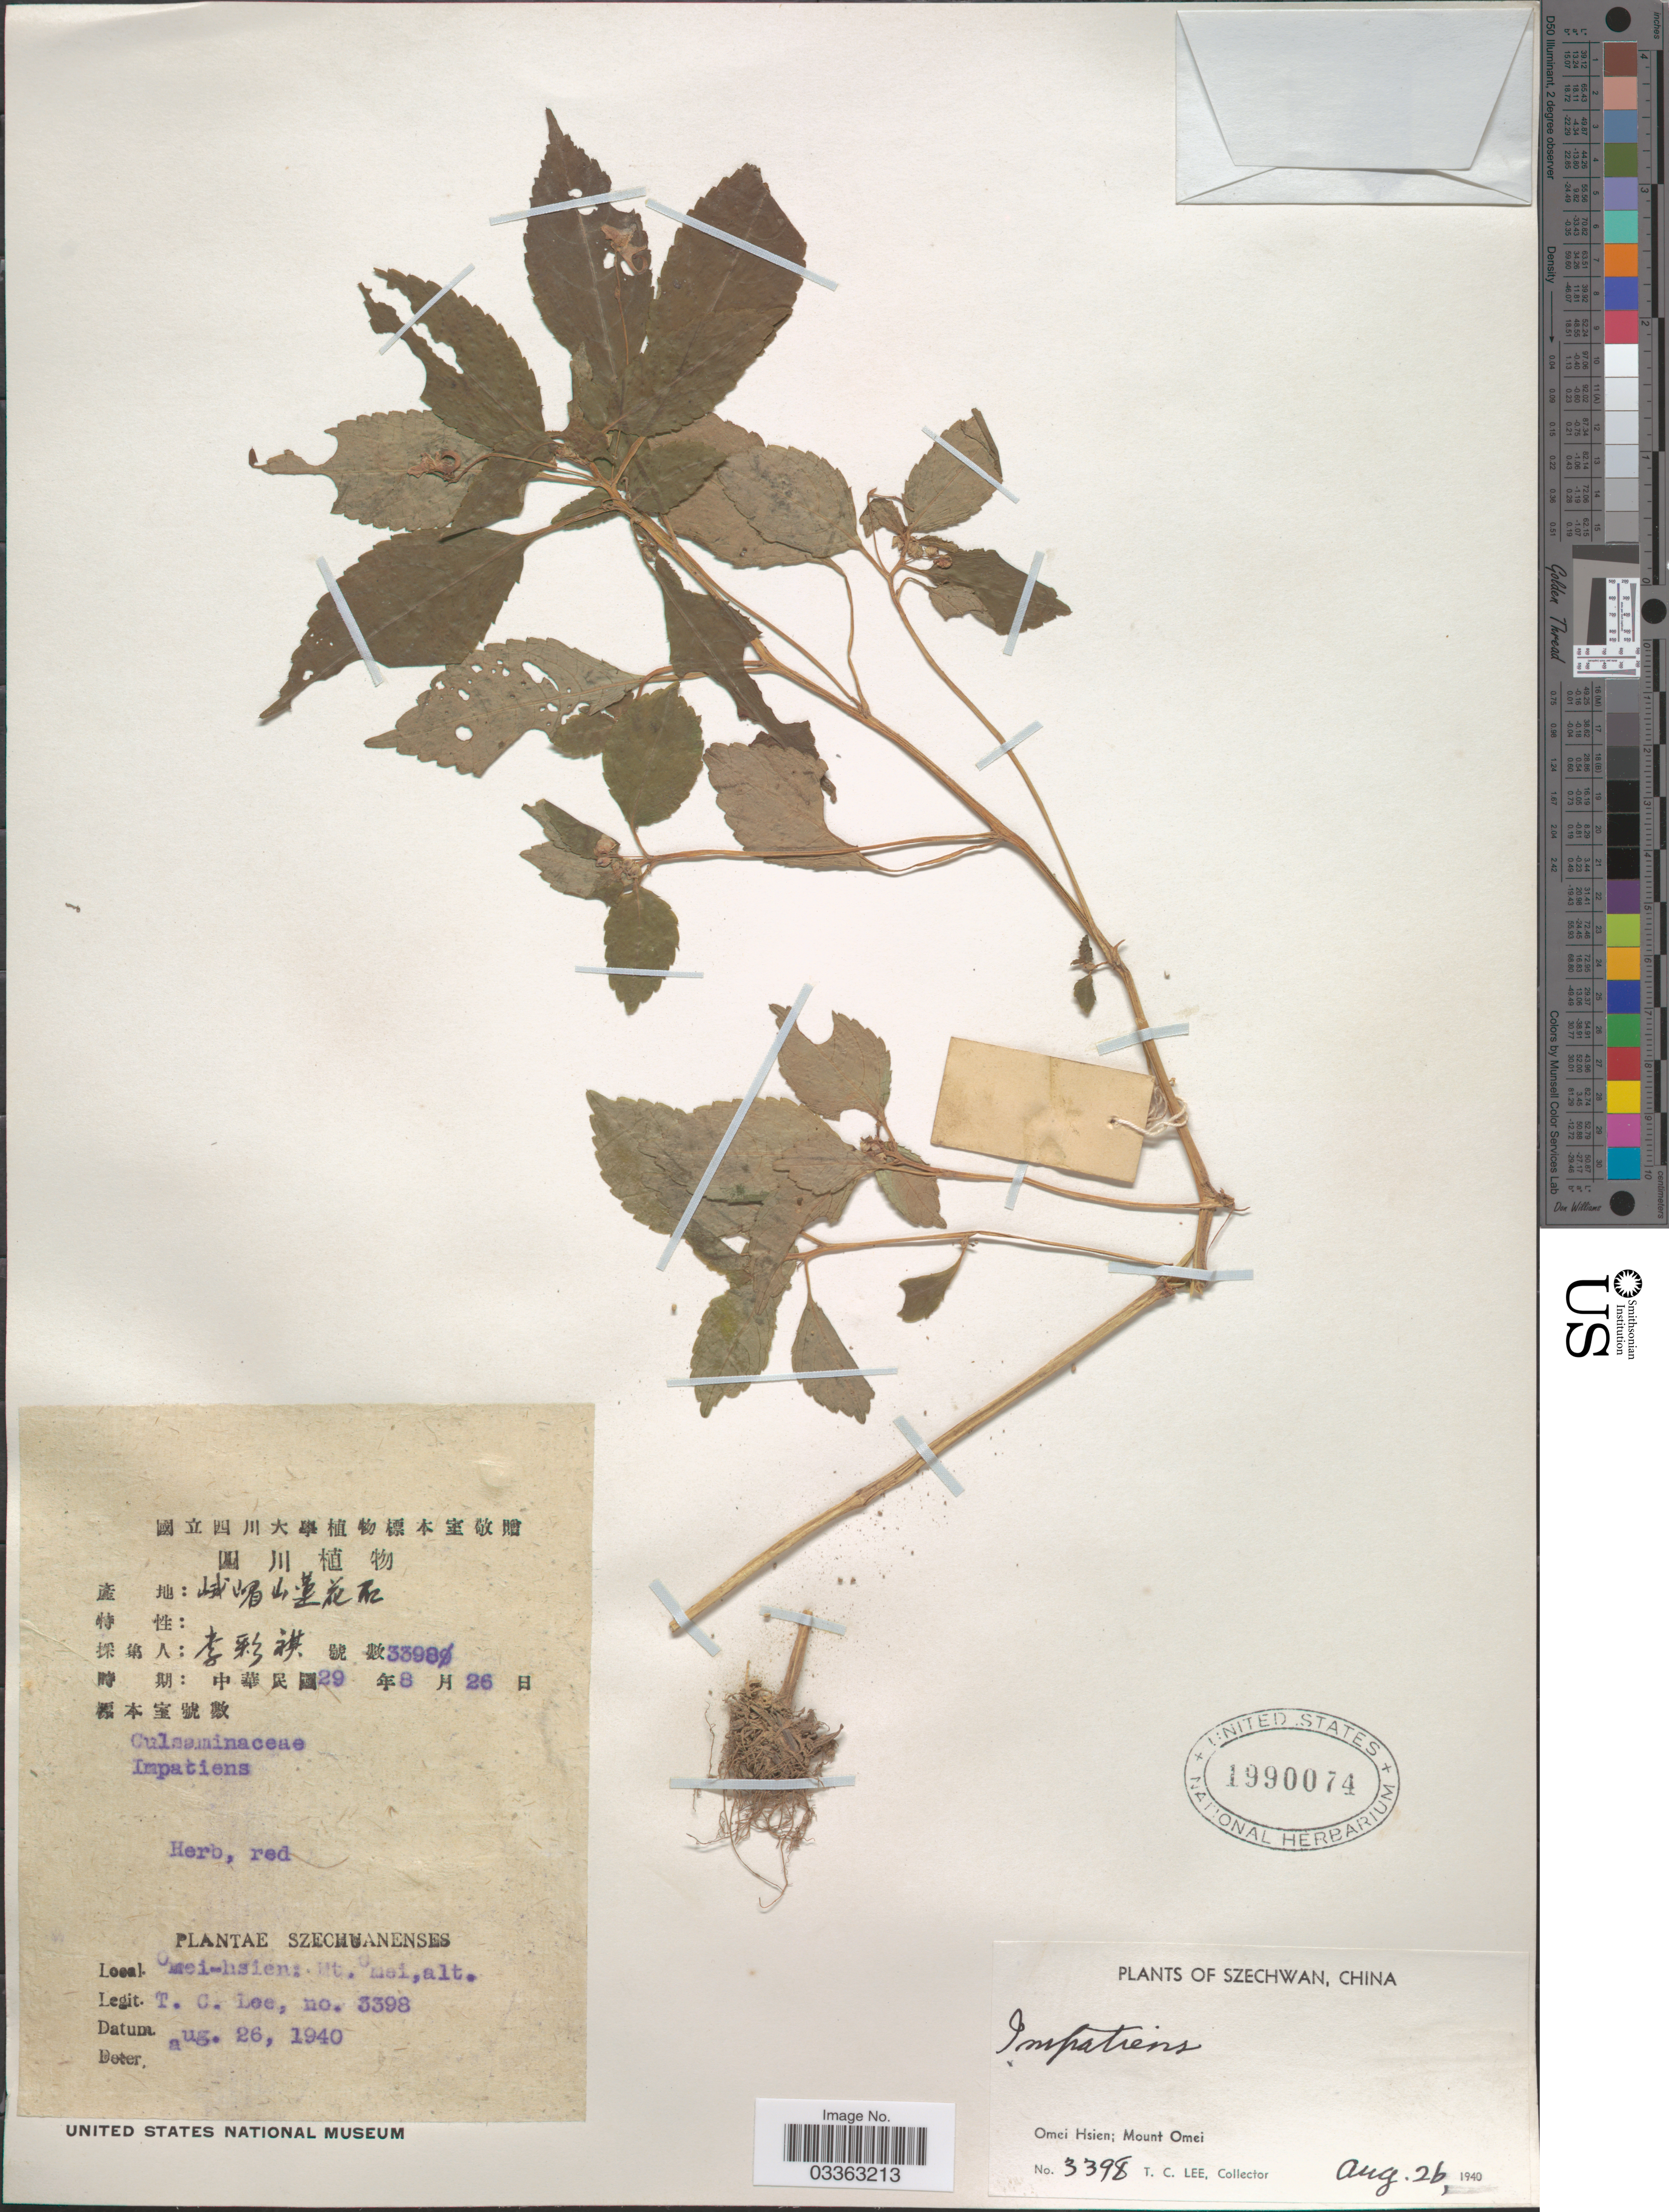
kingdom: Plantae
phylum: Tracheophyta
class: Magnoliopsida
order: Ericales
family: Balsaminaceae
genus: Impatiens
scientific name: Impatiens sp.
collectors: T. Lee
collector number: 3398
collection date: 1940-08-26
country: China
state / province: Sichuan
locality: Szechwan. Omei-hsien: Mt. Omei.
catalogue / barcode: US 1990074